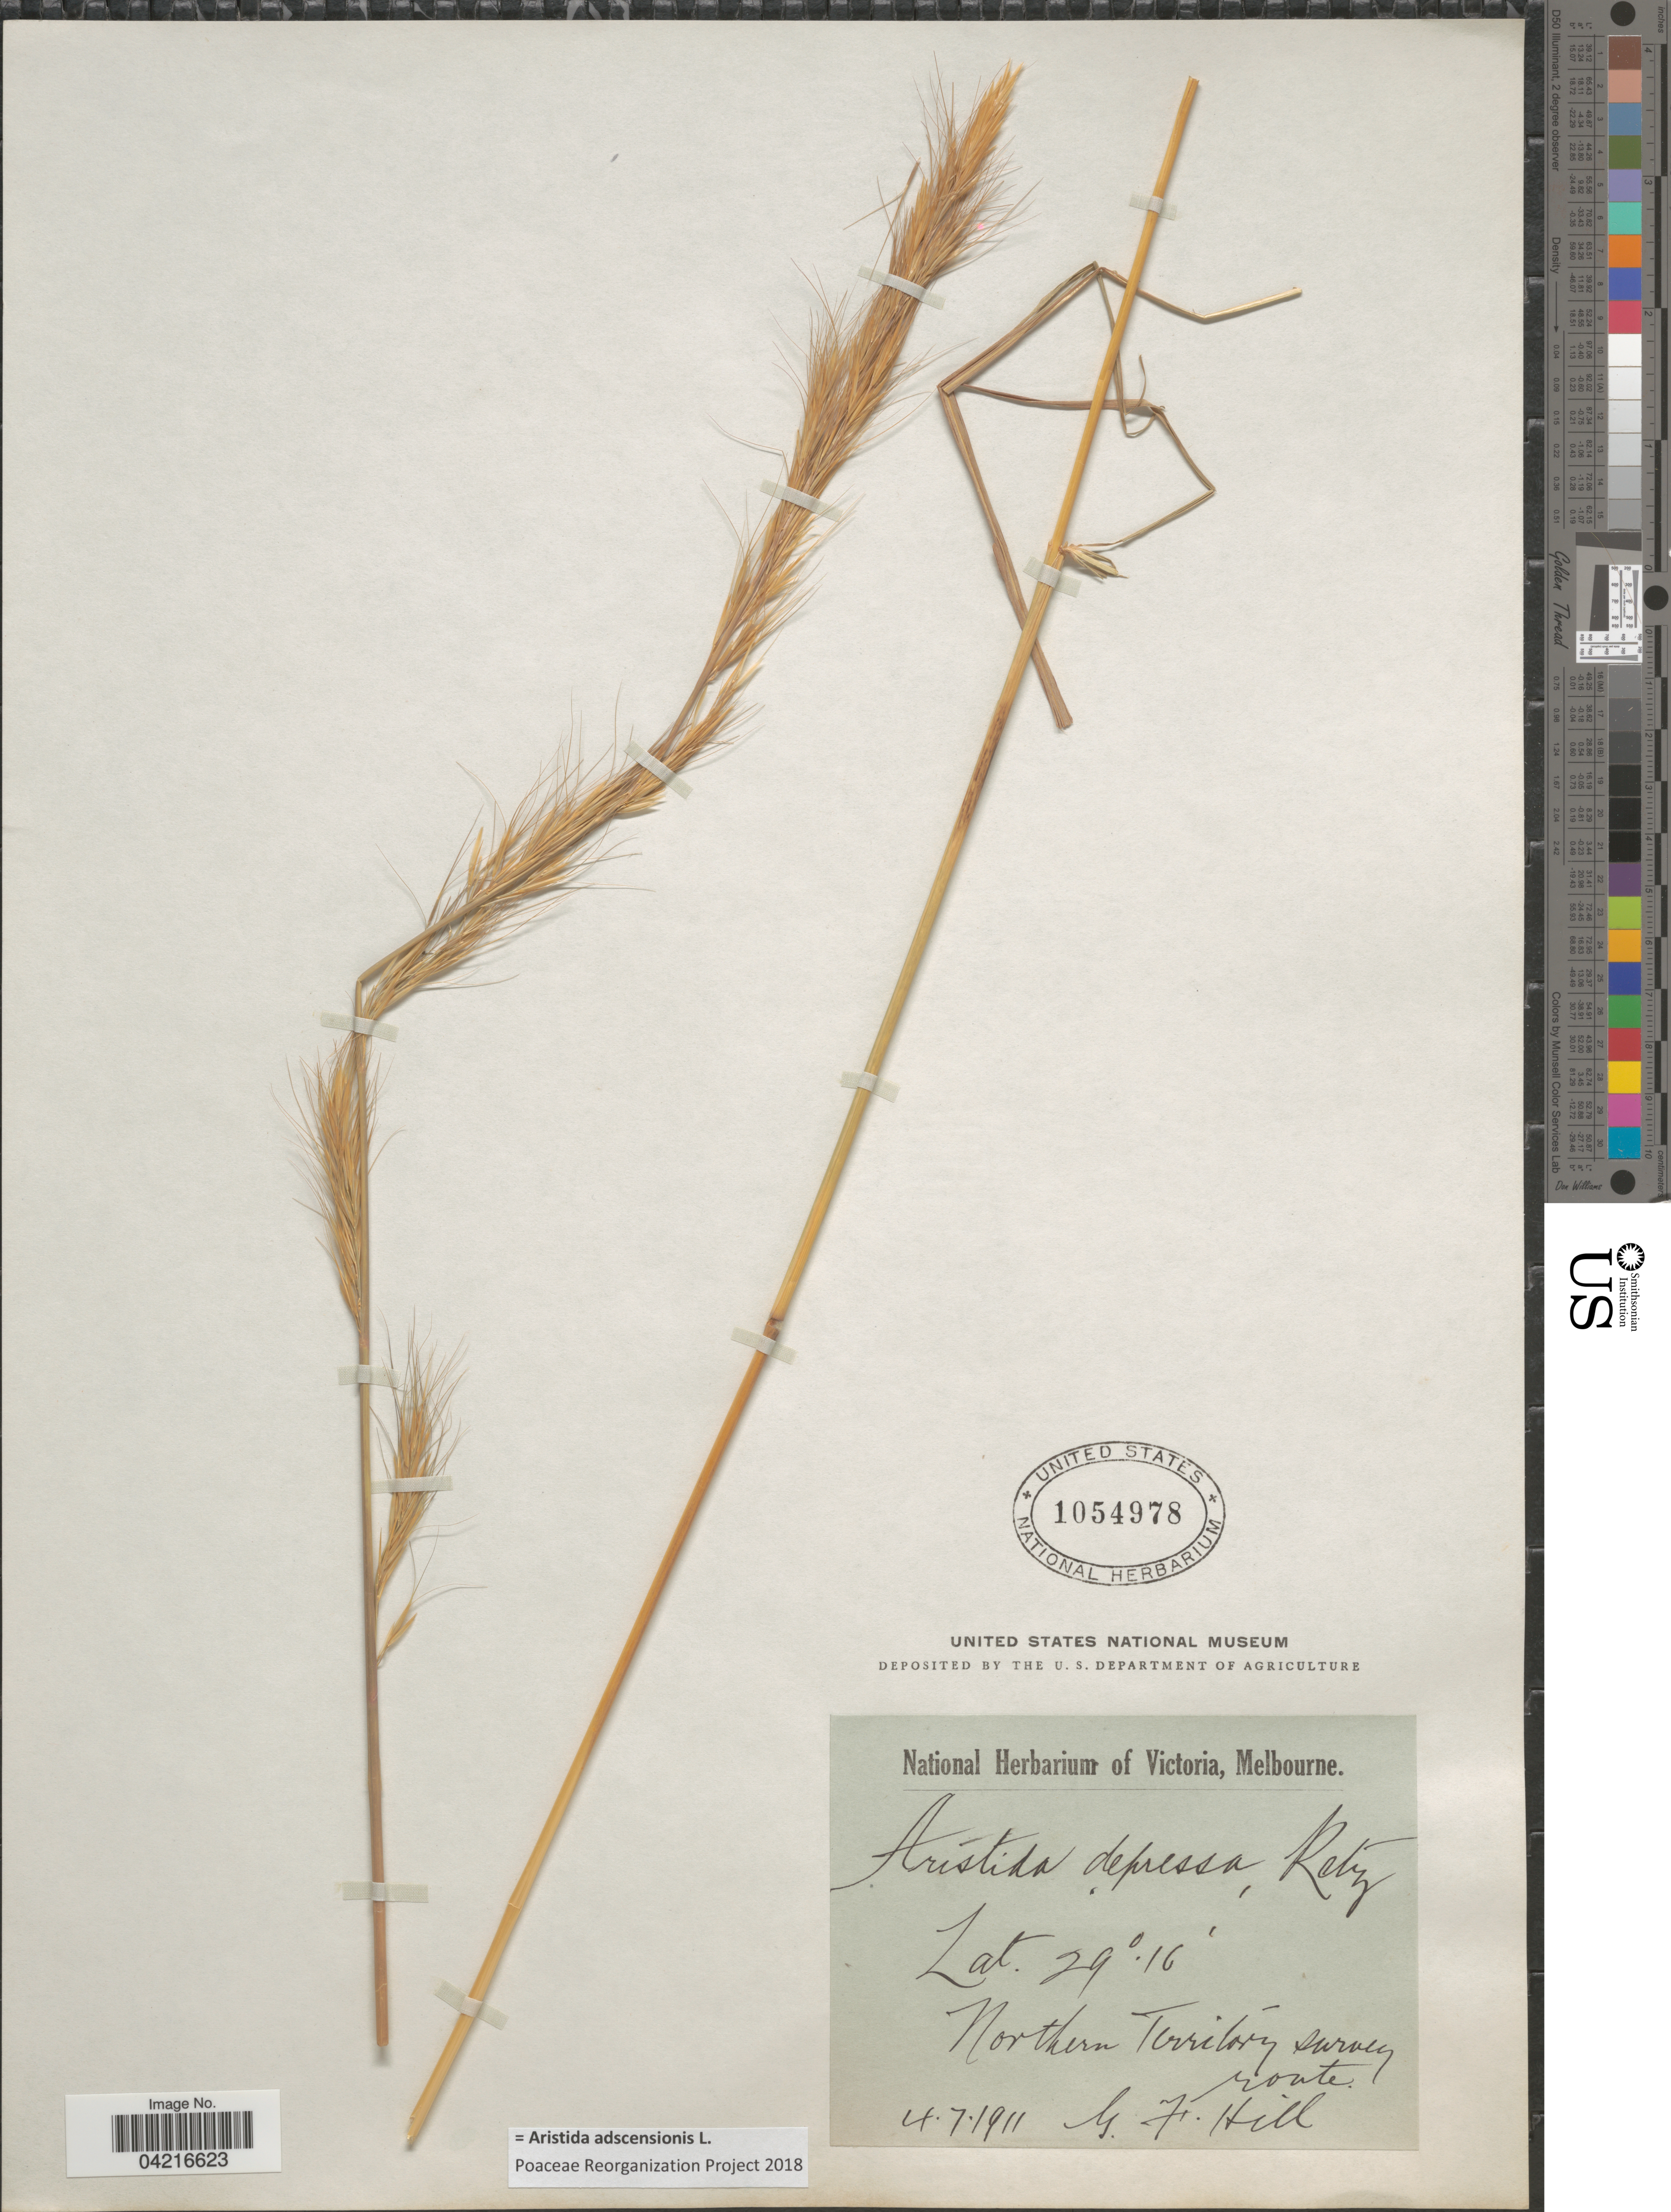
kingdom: Plantae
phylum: Tracheophyta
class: Liliopsida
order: Poales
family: Poaceae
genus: Aristida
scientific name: Aristida adscensionis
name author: L.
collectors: G. Hill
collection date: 1911-07-04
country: Australia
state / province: Northern Territory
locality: Northern Territory survey route.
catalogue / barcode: US 1054978